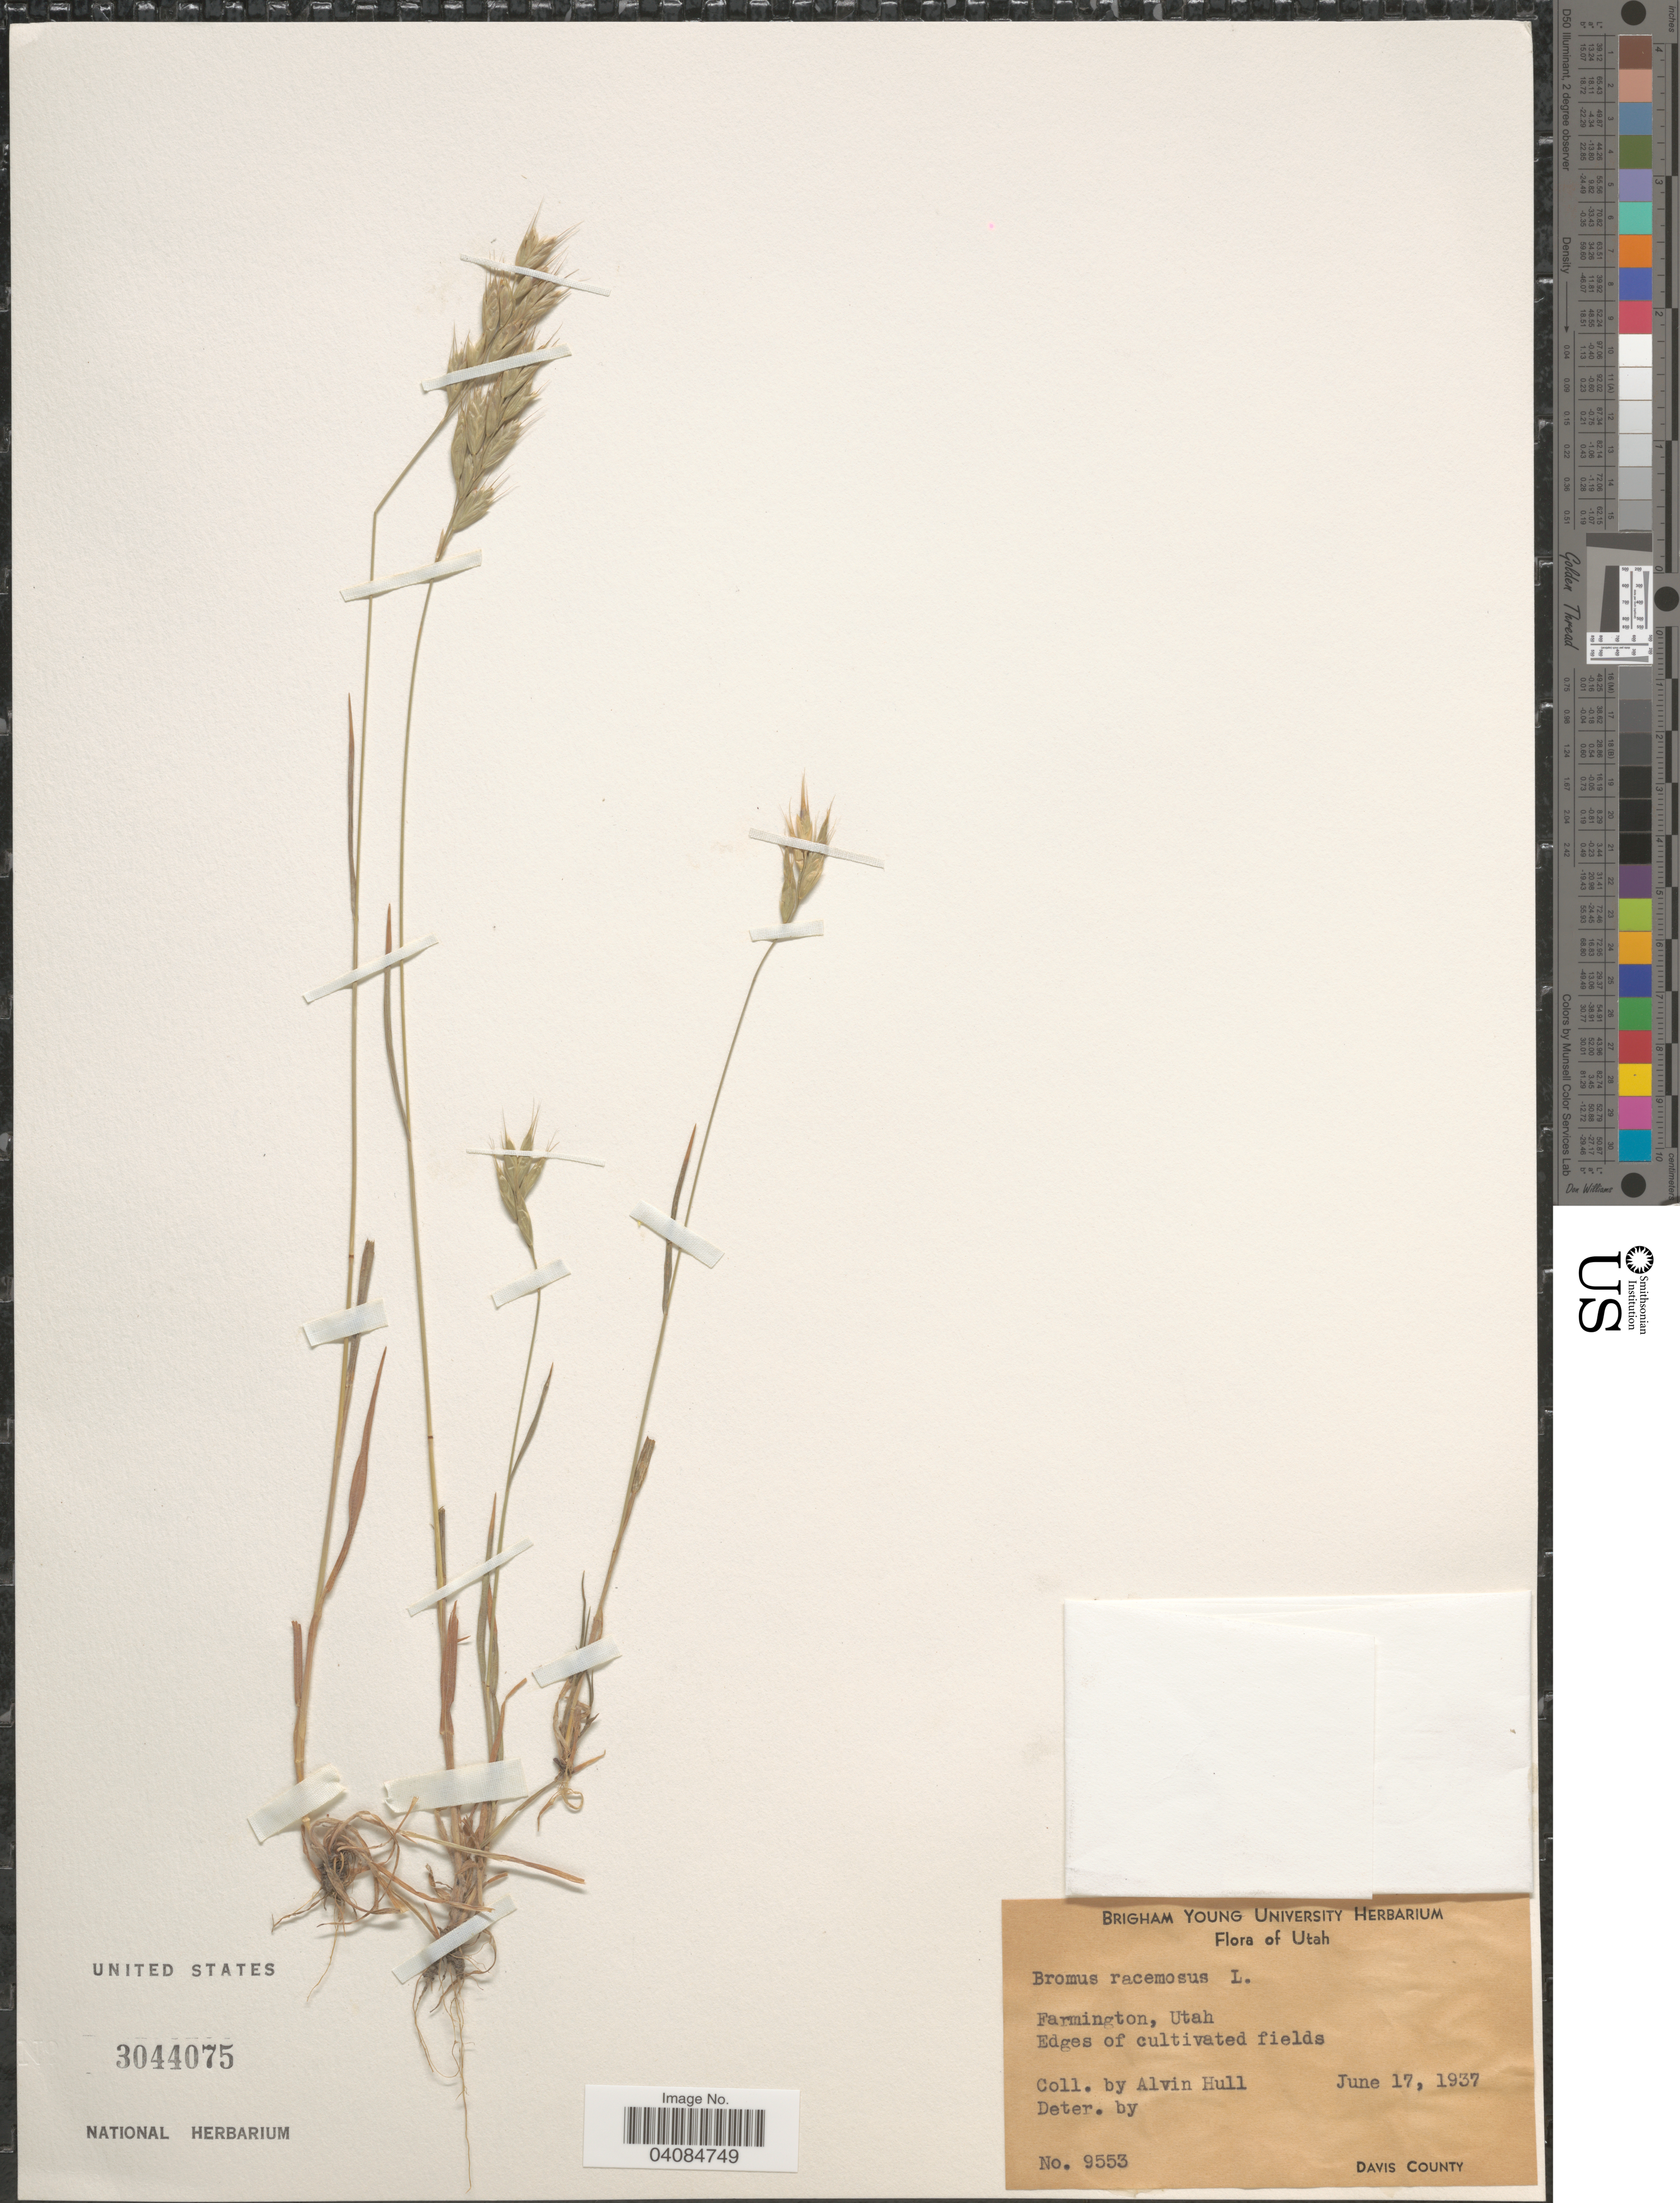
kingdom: Plantae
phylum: Tracheophyta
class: Liliopsida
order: Poales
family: Poaceae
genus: Bromus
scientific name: Bromus racemosus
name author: L.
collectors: A. Hull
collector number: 9553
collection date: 1937-06-17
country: United States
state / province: Utah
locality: Farmington. Edges of cultivated fields. Davis County.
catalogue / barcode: US 3044075